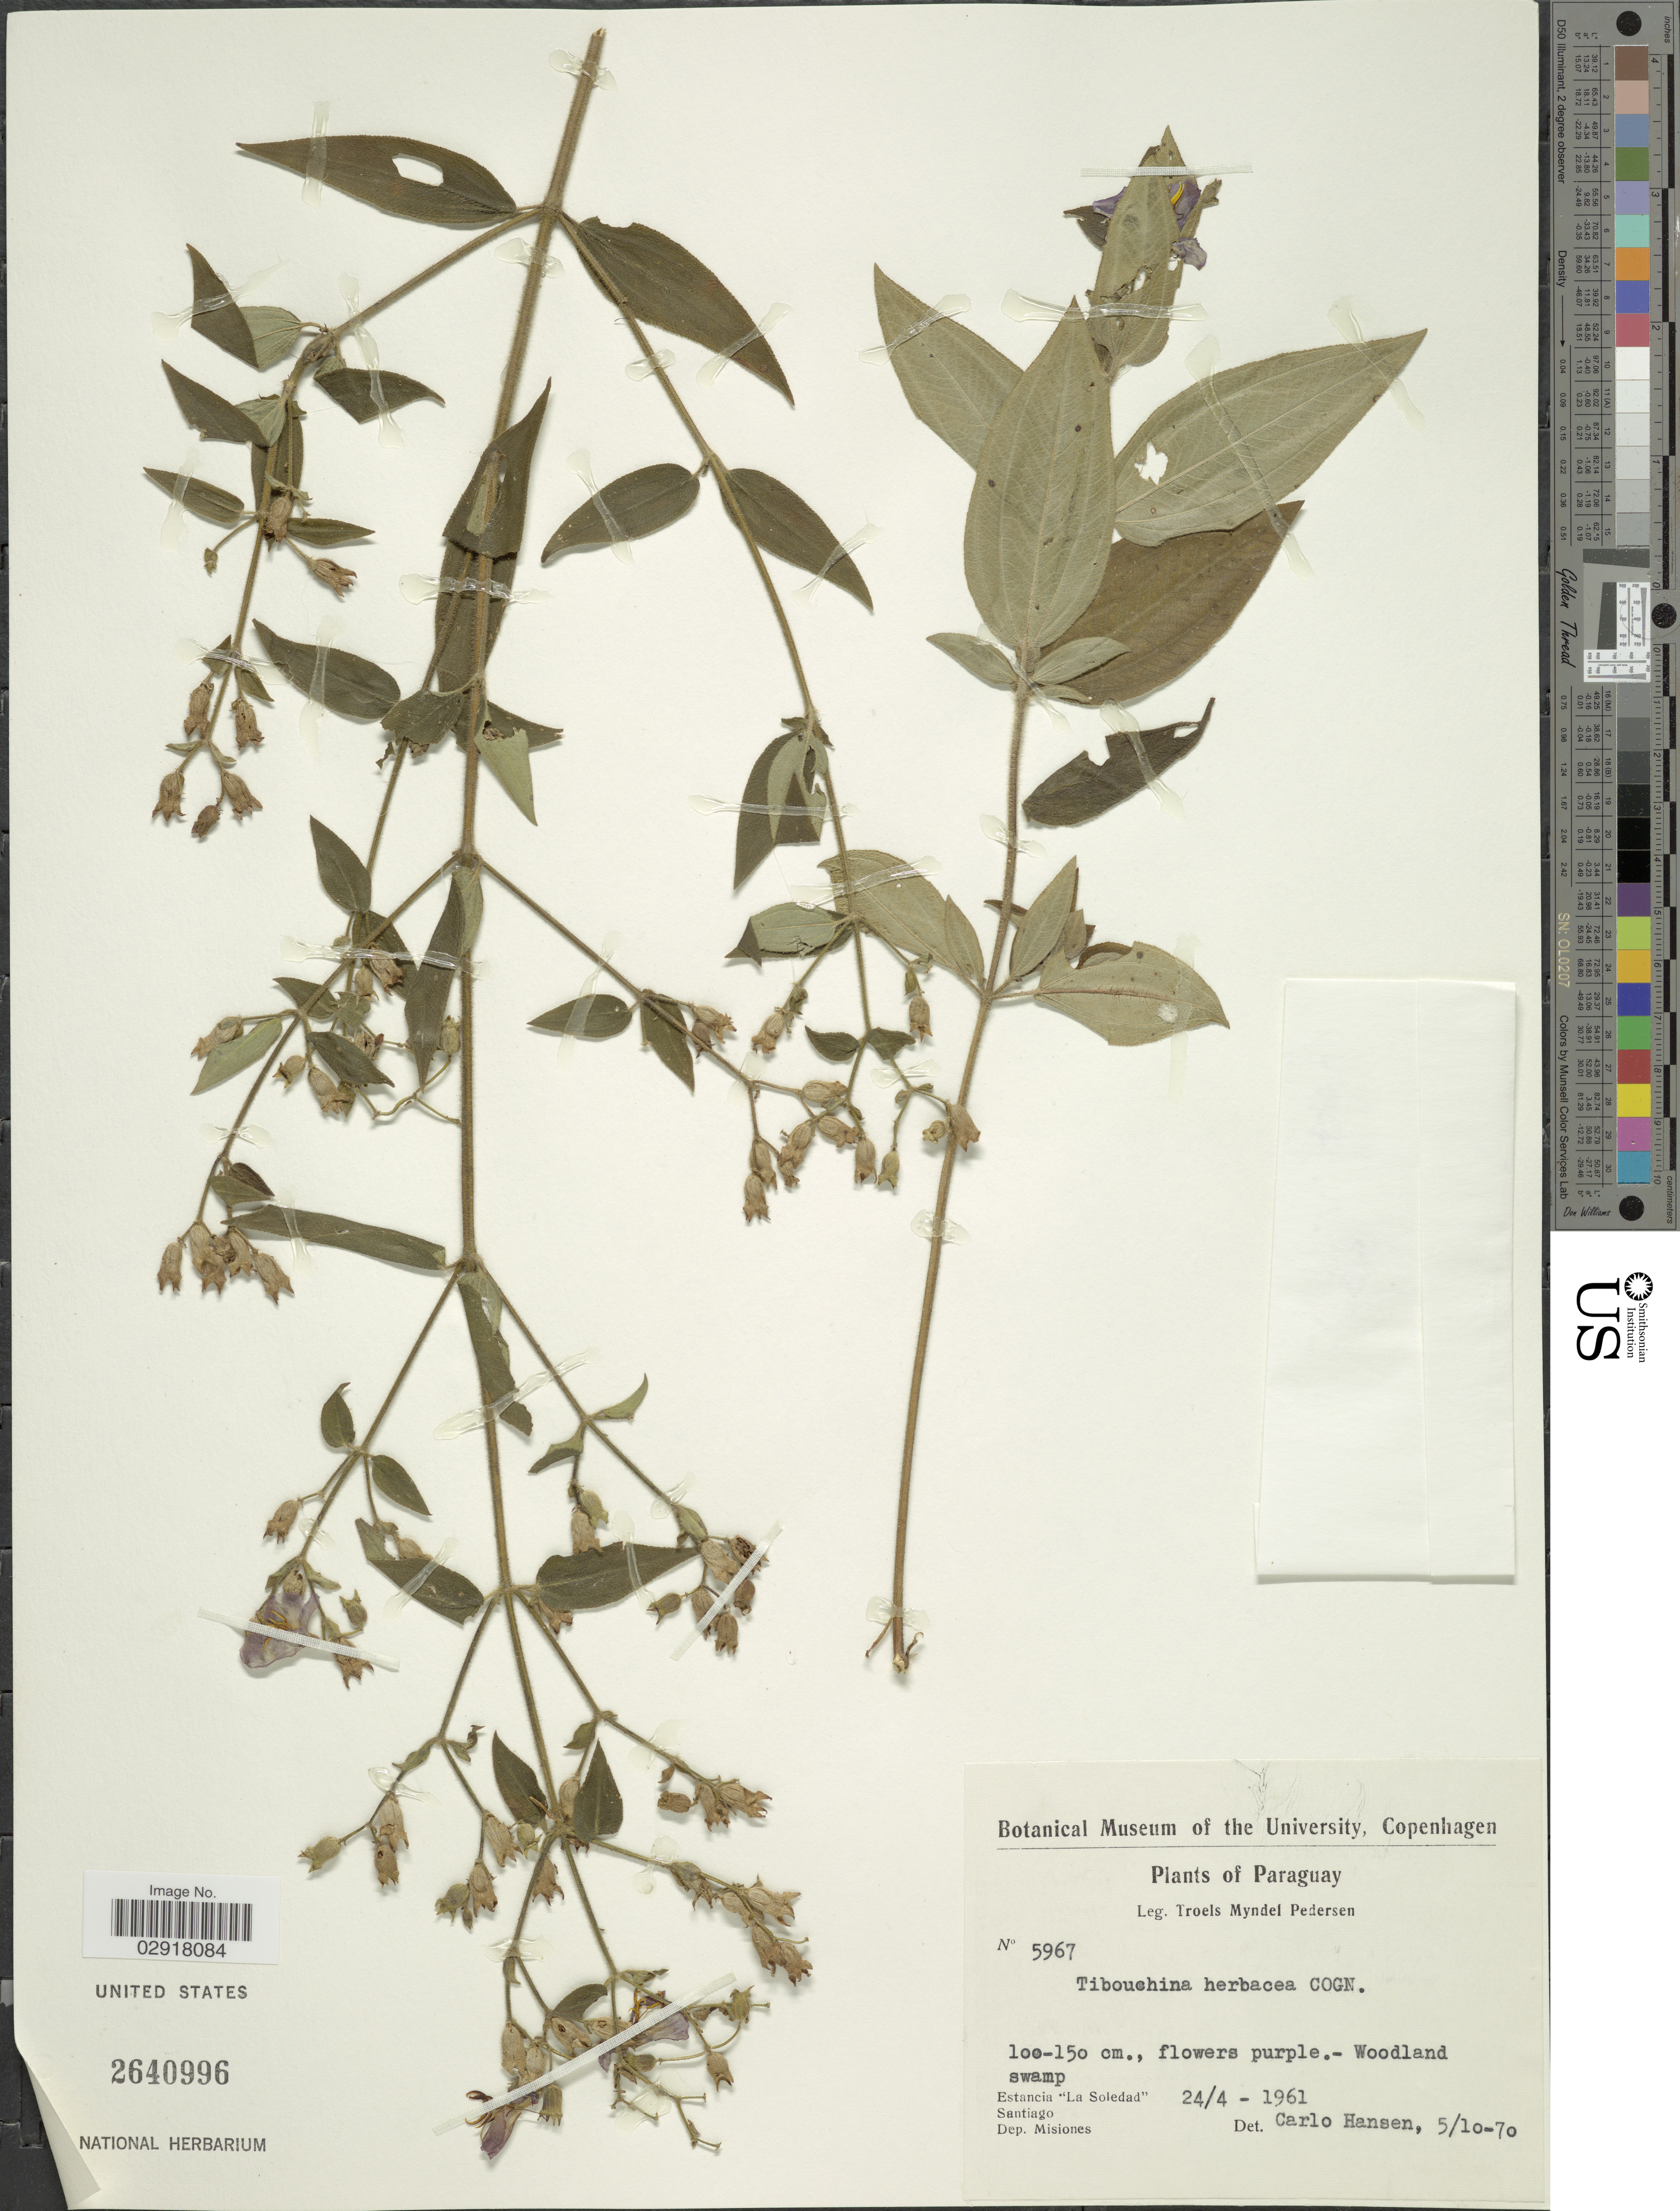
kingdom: Plantae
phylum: Tracheophyta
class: Magnoliopsida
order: Myrtales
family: Melastomataceae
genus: Chaetogastra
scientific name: Chaetogastra herbacea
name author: (DC.) P.J.F. Guim. & Michelang.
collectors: T. Pederson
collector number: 5967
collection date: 1961-04-24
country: Paraguay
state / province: Misiones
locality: Estancia "La Soledad" Santiago Dep. Misiones.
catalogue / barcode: US 2640996